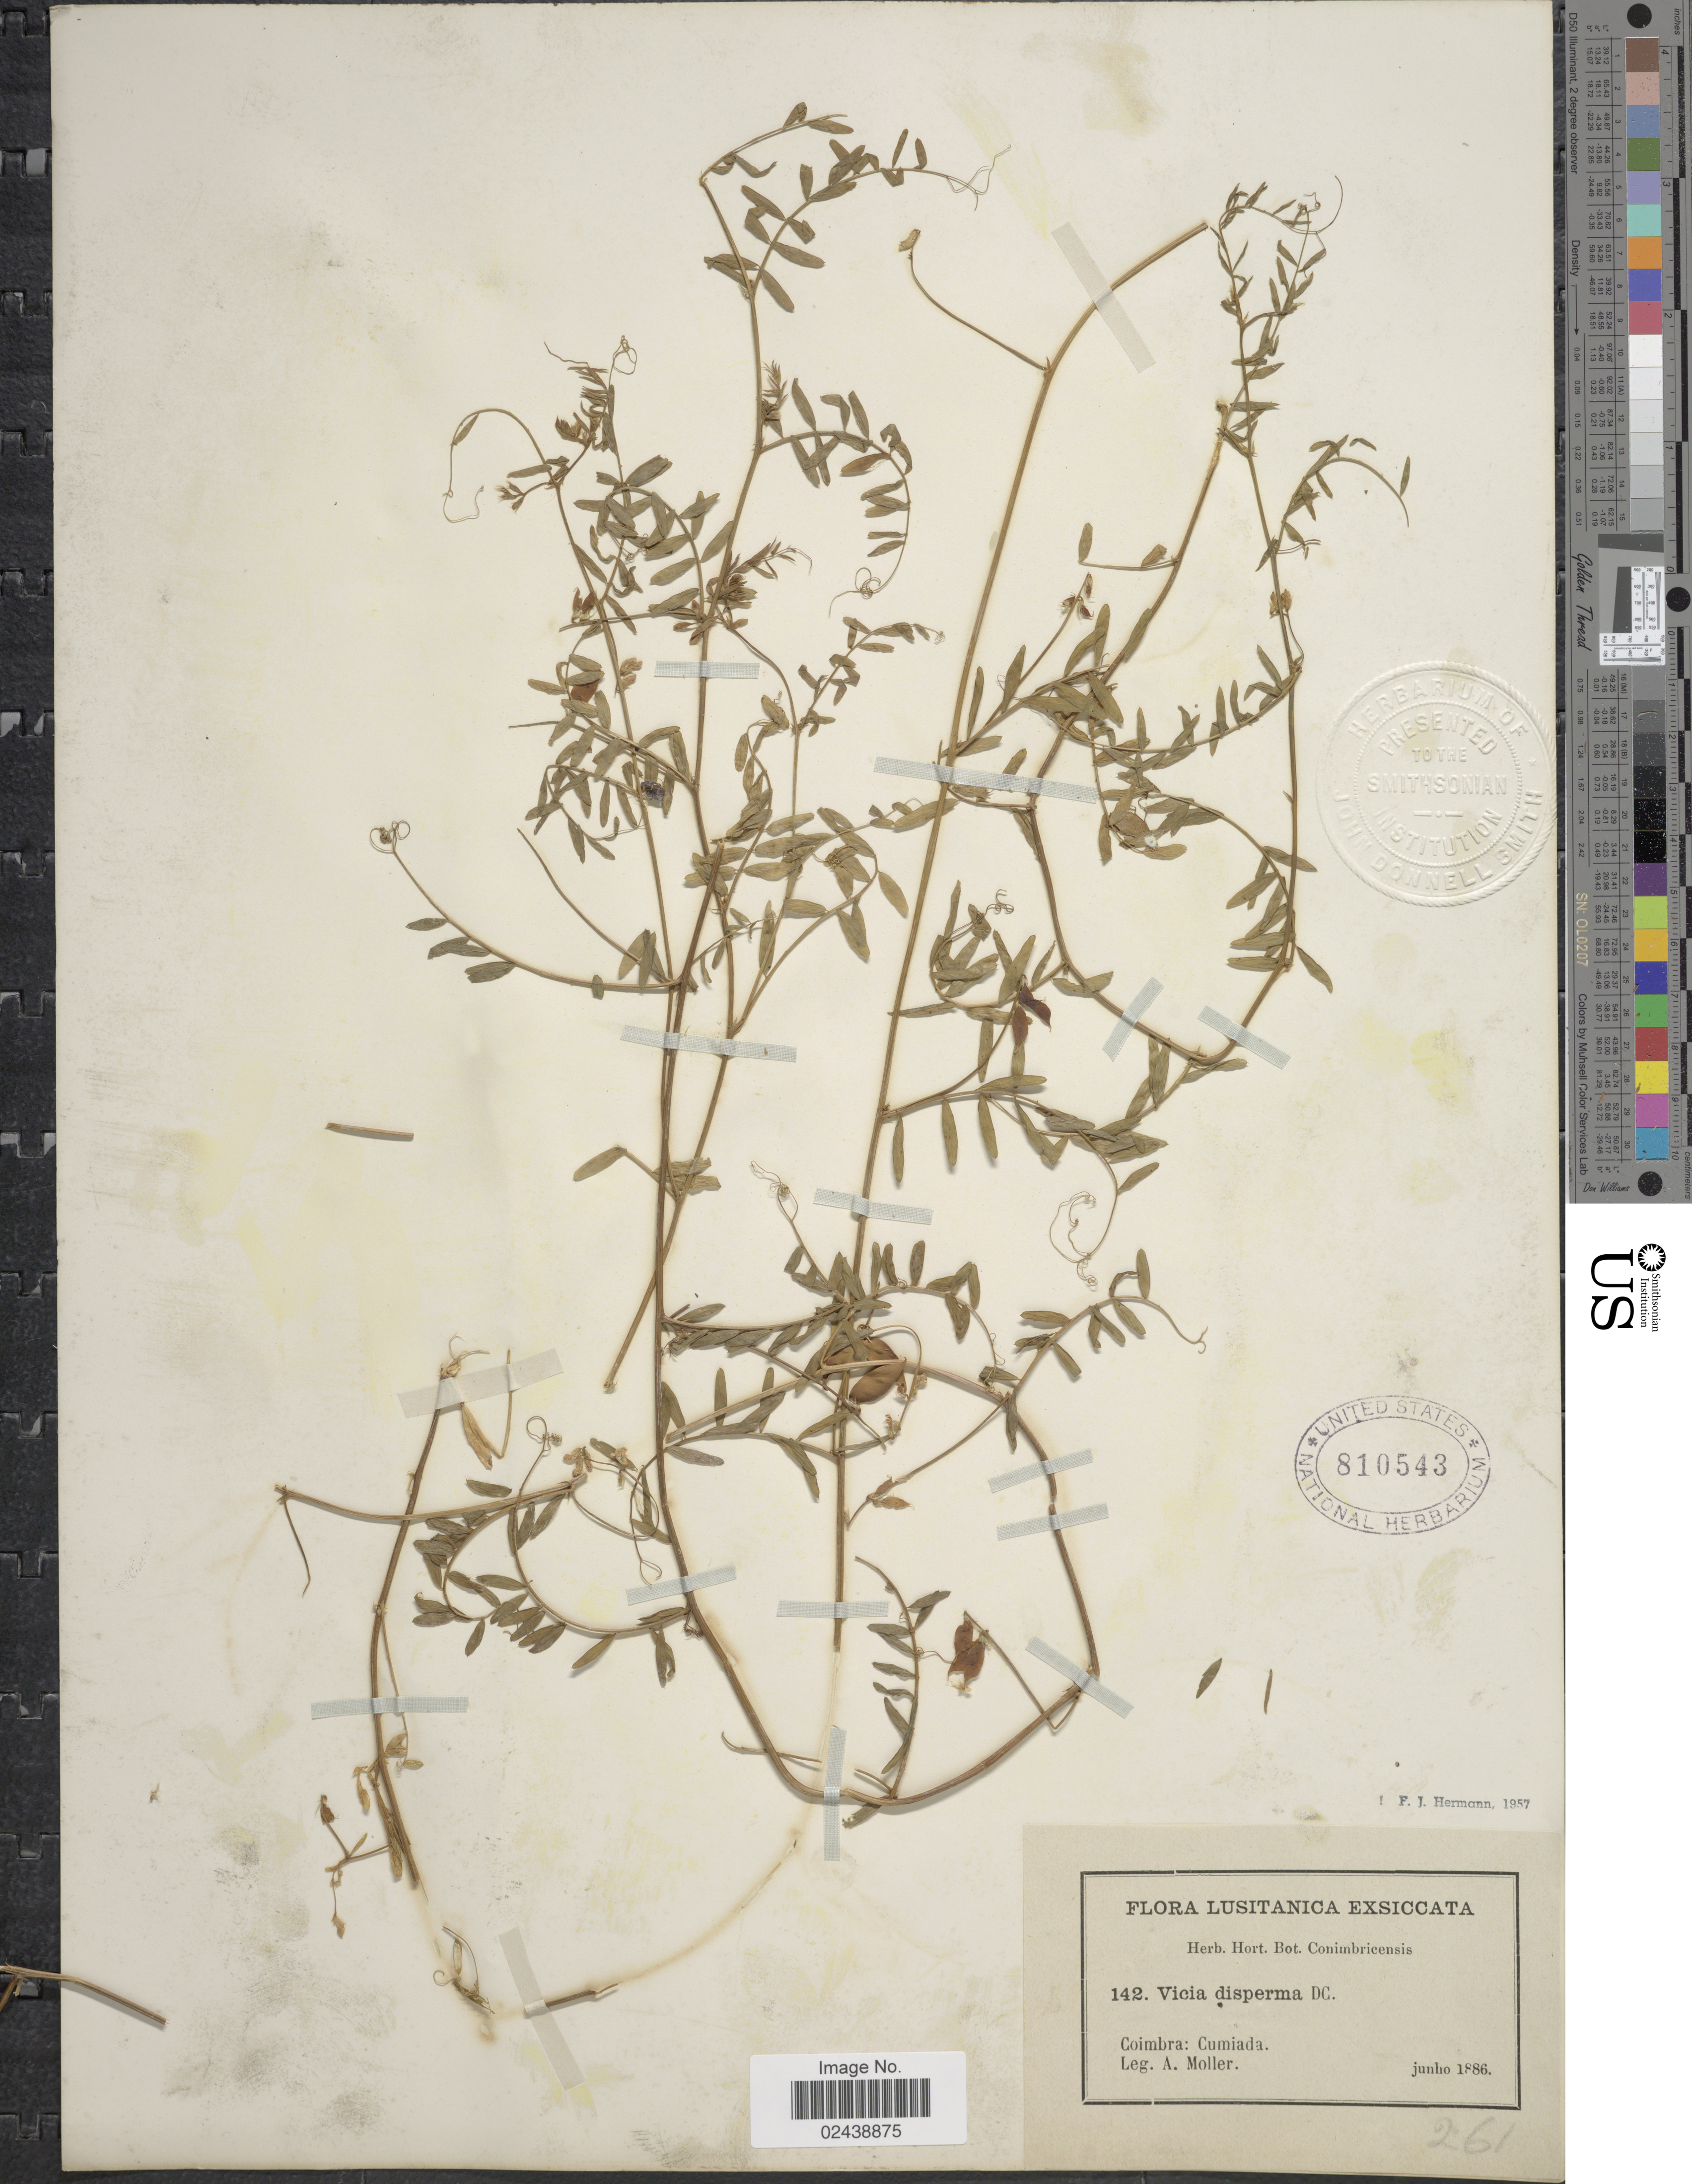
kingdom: Plantae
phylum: Tracheophyta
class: Magnoliopsida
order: Fabales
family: Fabaceae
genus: Vicia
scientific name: Vicia disperma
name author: DC.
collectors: A. Moller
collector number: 142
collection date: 1886-06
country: Portugal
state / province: Coimbra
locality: Cumiada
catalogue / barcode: US 810543